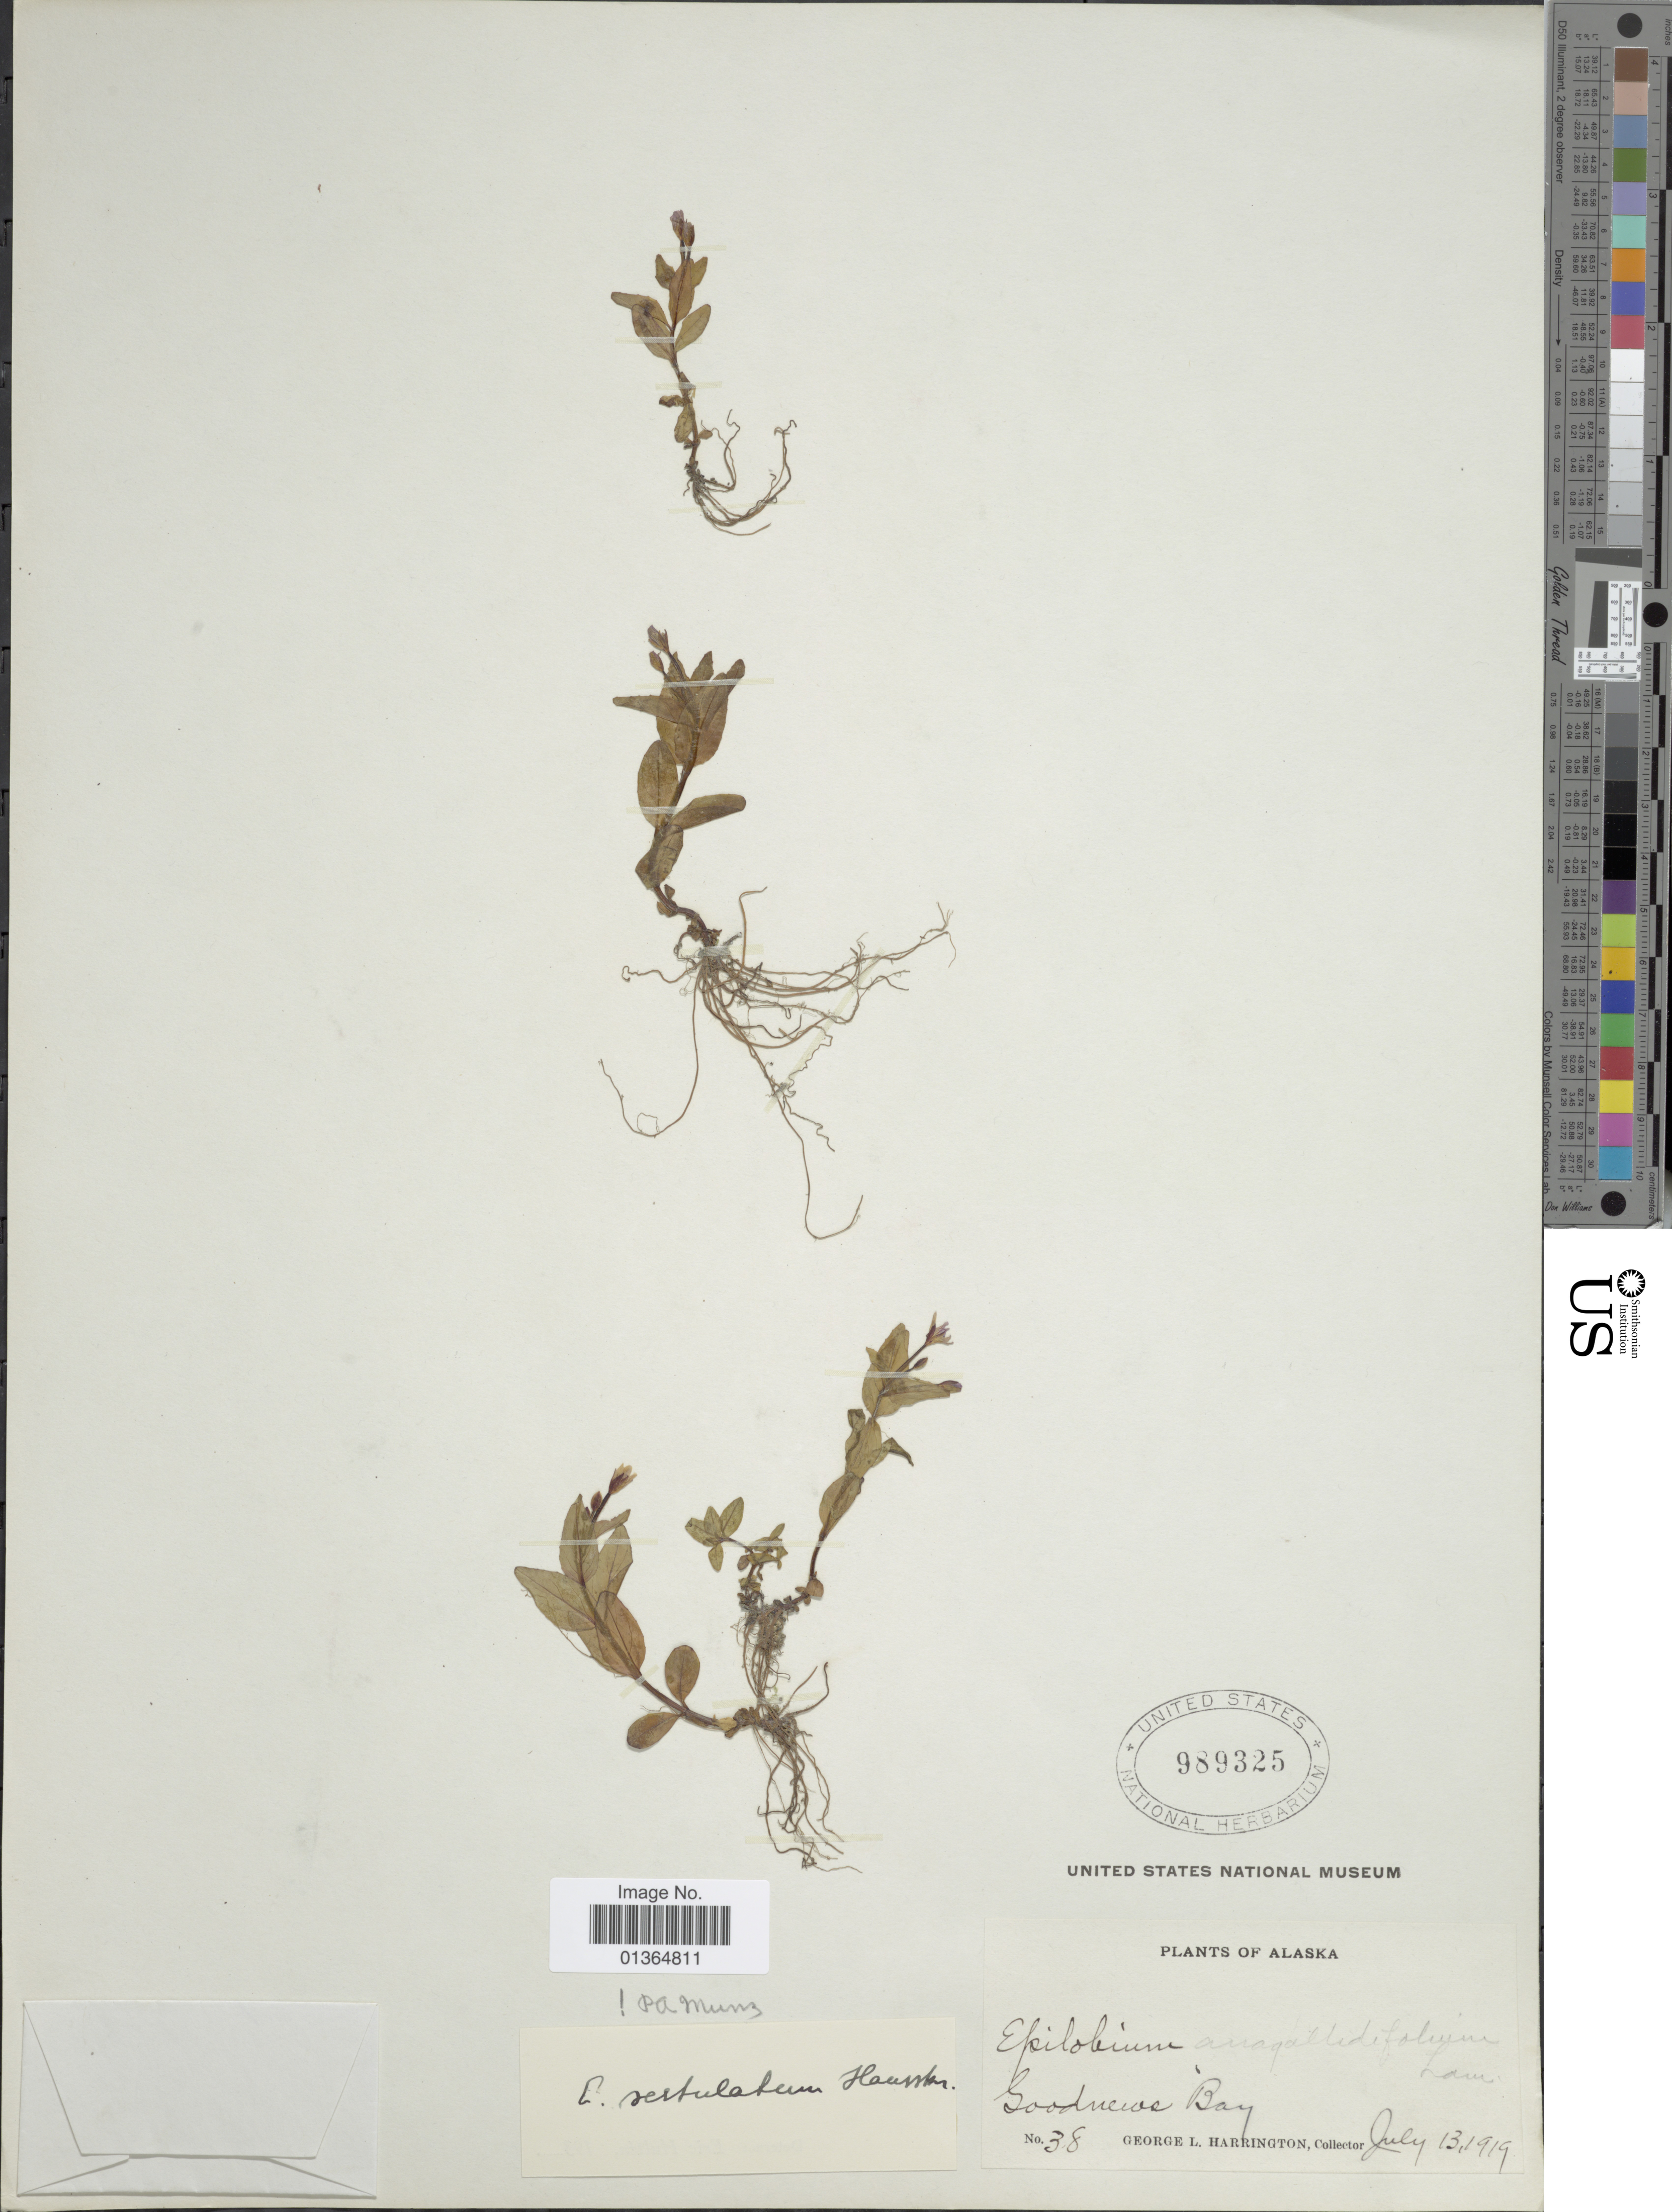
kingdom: Plantae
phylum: Tracheophyta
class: Magnoliopsida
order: Myrtales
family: Onagraceae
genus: Epilobium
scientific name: Epilobium hornemannii subsp. behringianum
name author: (Hausskn.) Hoch & P.H. Raven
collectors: G. Harrington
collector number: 38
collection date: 1919-07-13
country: United States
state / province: Alaska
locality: Goodnews Bay.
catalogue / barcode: US 989325